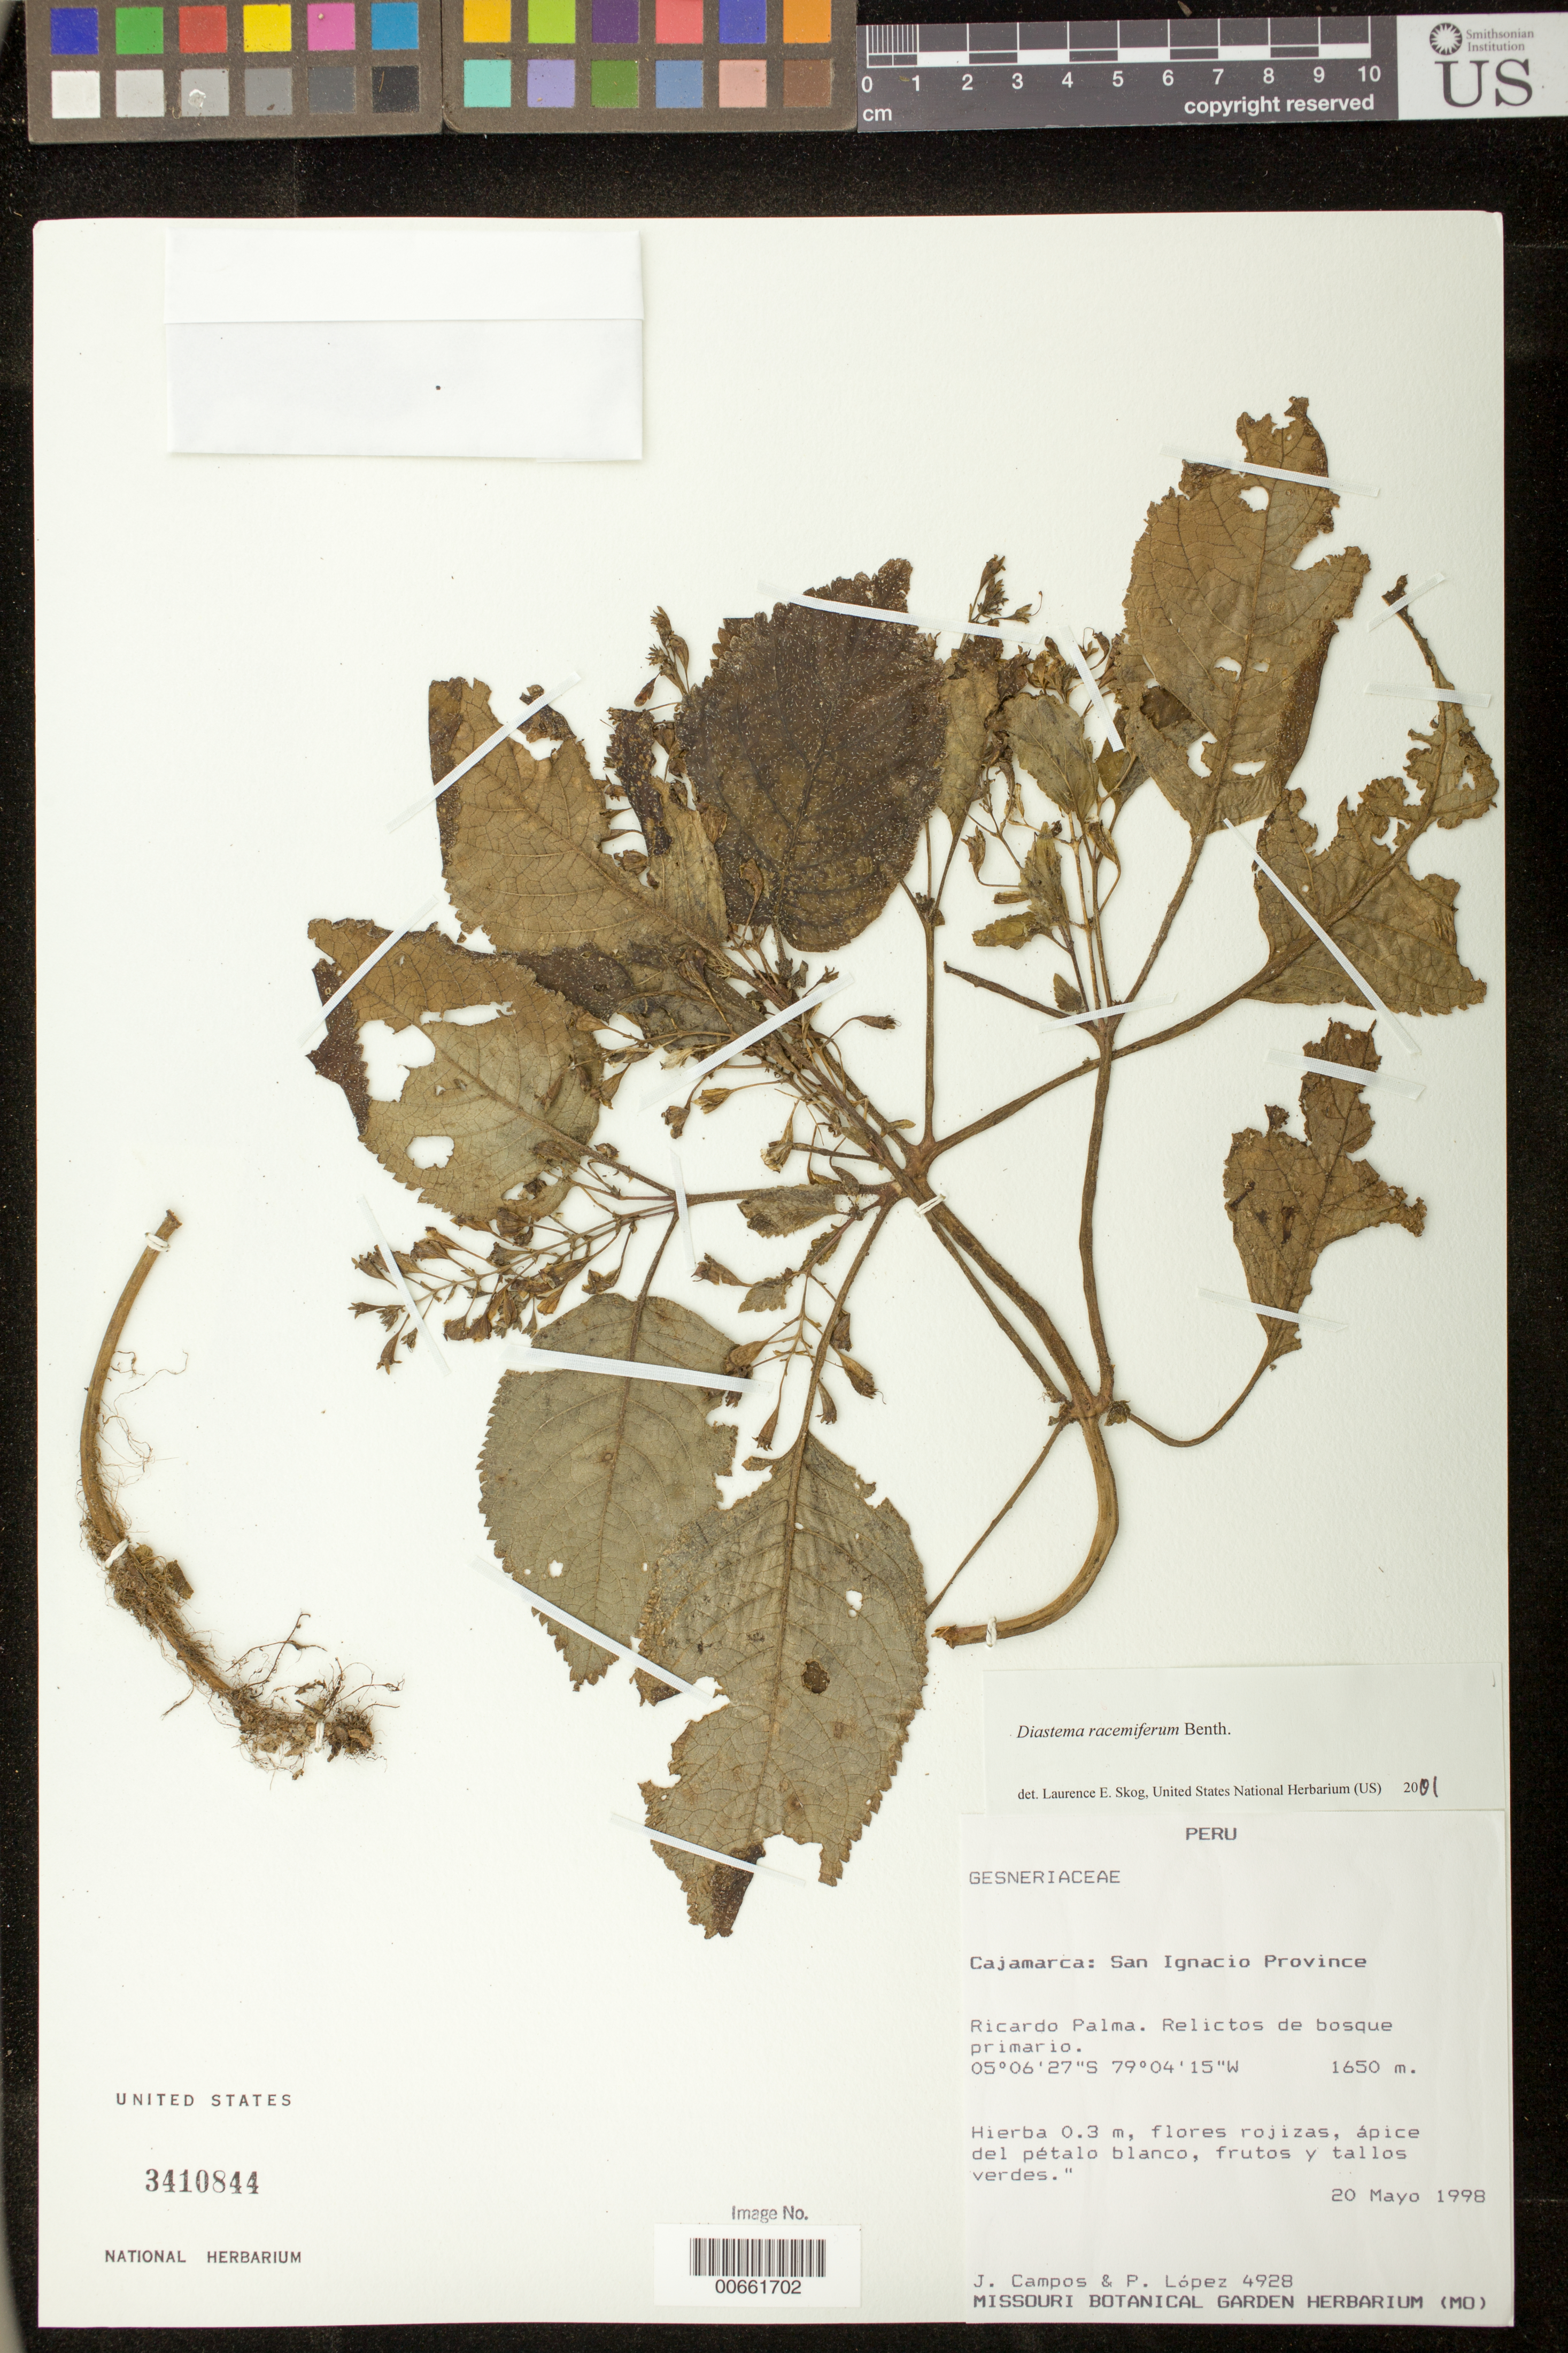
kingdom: Plantae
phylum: Tracheophyta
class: Magnoliopsida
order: Lamiales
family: Gesneriaceae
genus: Diastema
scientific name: Diastema racemiferum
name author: Benth.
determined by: Skog, Laurence E.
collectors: J. Campos & P. Lopez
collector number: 4928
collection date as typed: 20 May 1998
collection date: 1998-05-20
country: Peru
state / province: Cajamarca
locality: Prov. San Ignacio, Ricardo Palma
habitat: Relictos de bosque primario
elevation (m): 1650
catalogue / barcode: US 3410844